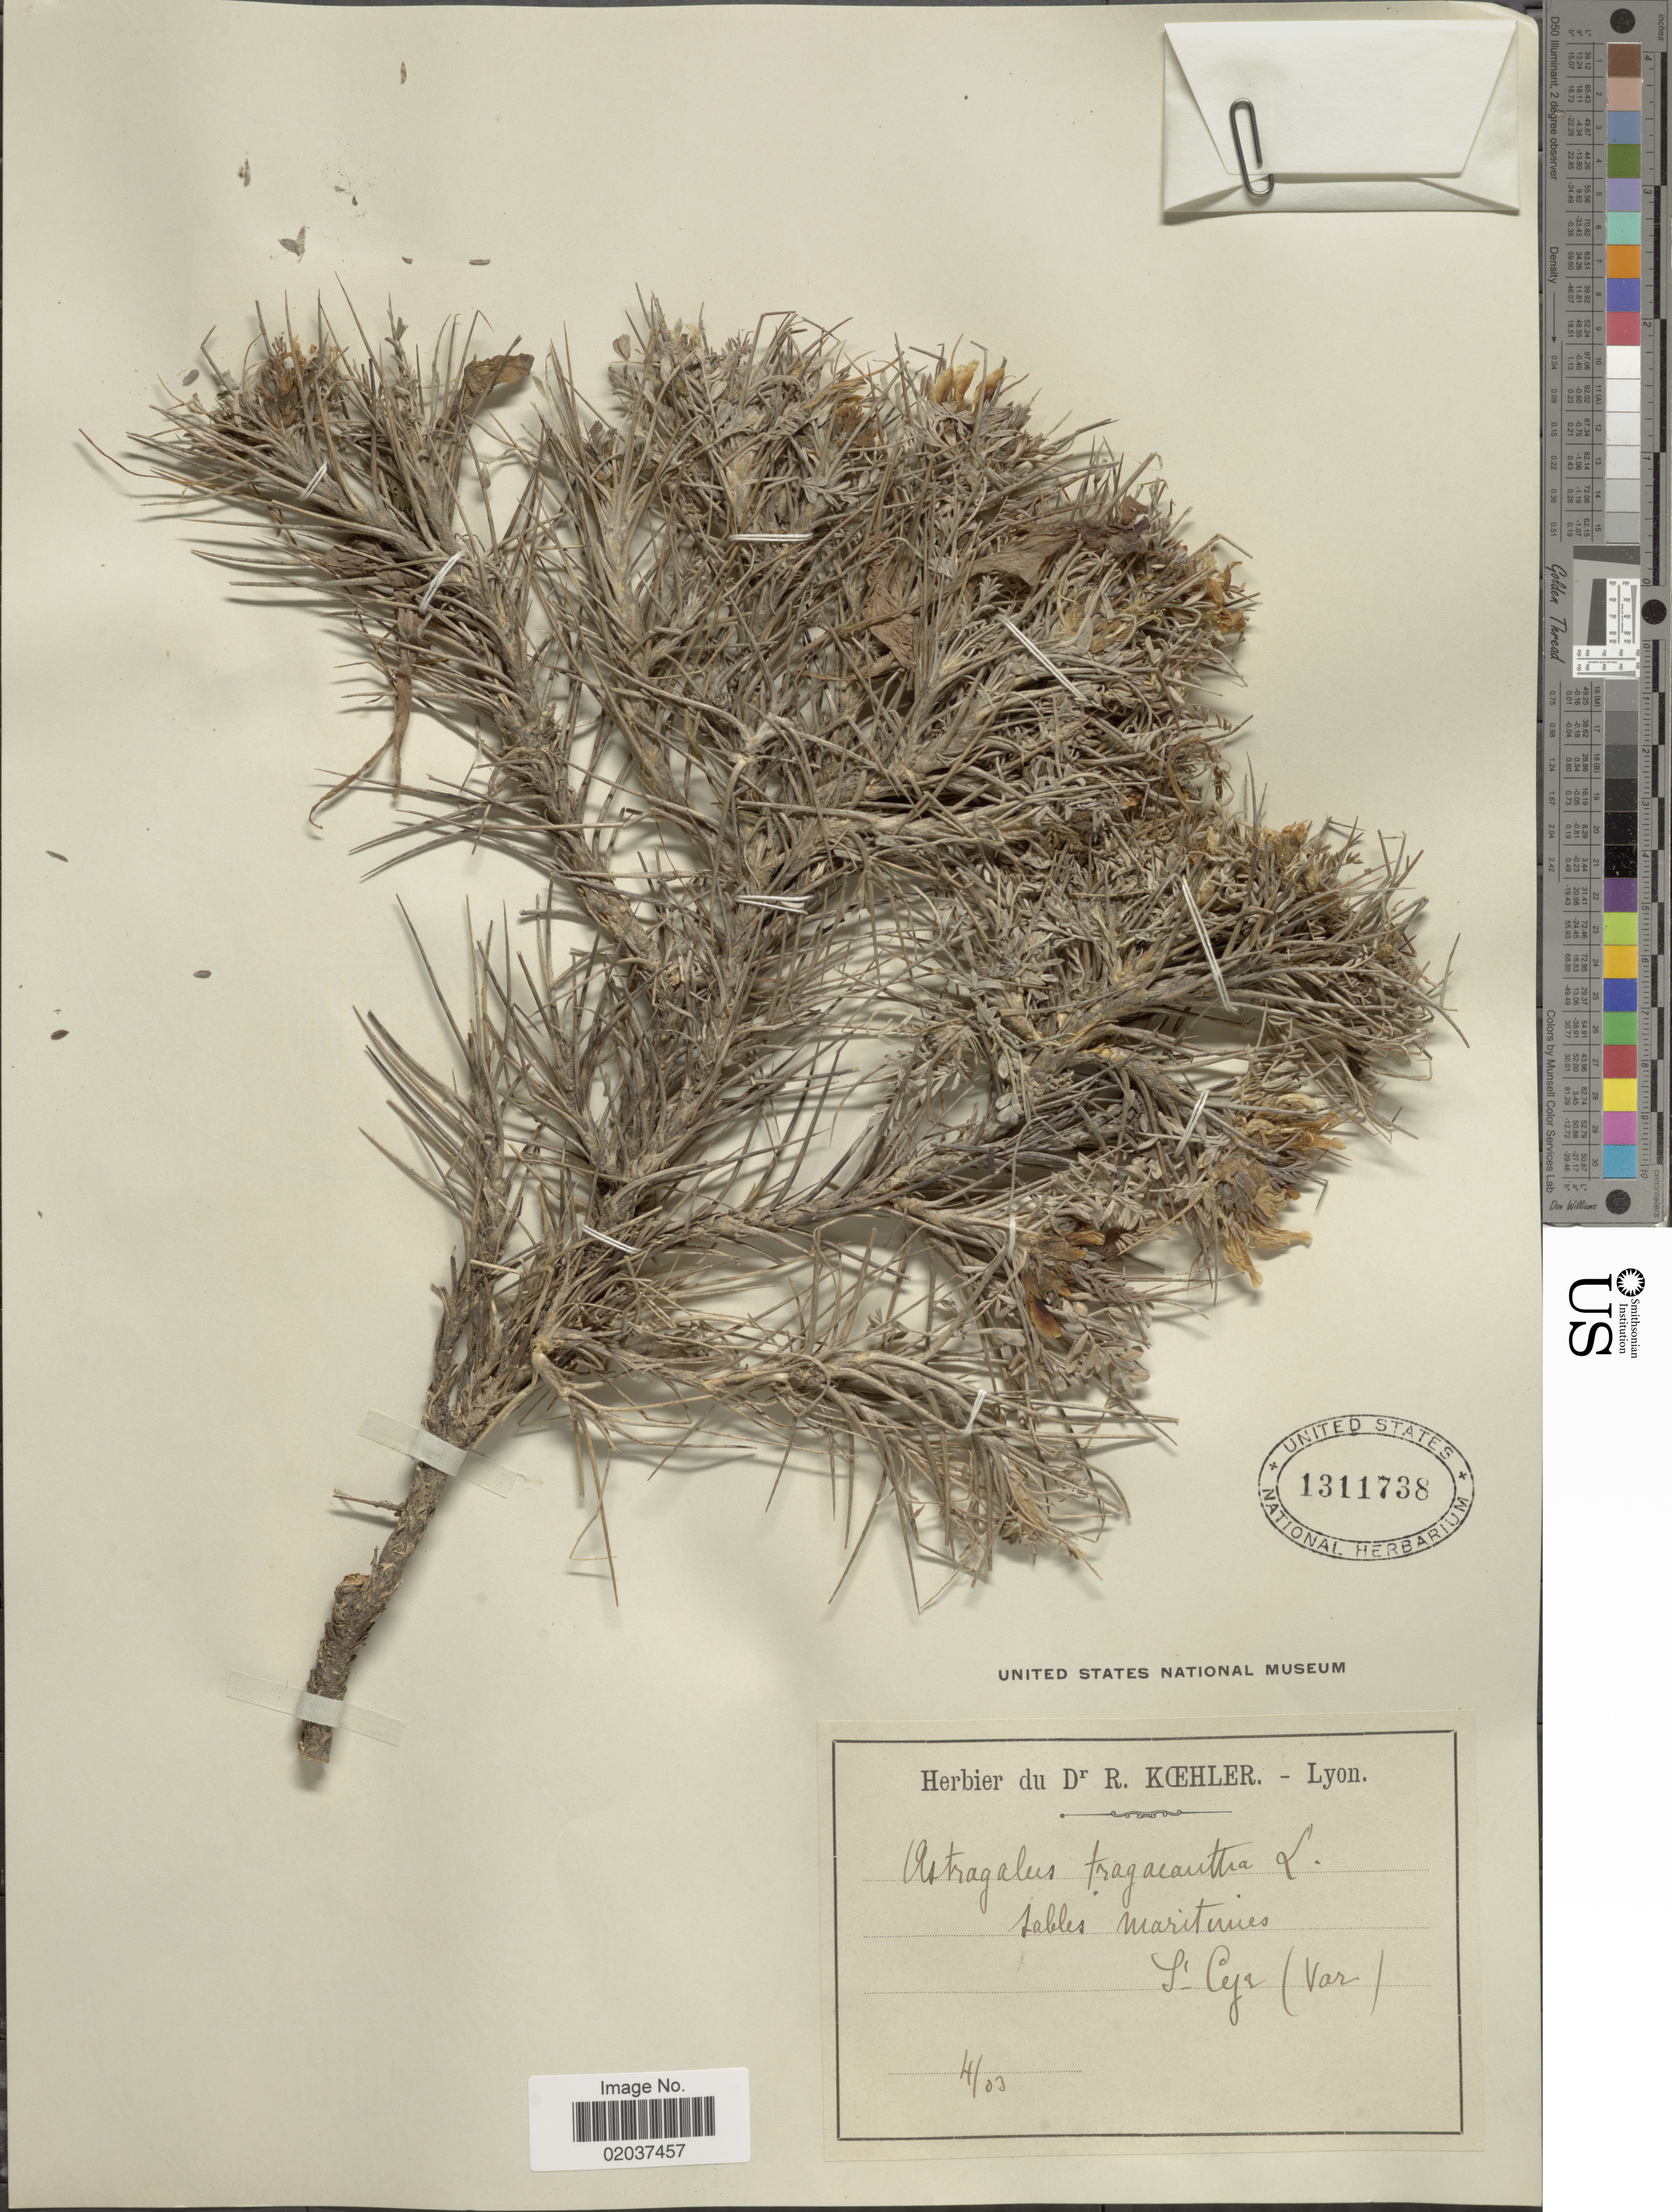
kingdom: Plantae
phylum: Tracheophyta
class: Magnoliopsida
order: Fabales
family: Fabaceae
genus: Astragalus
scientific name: Astragalus tragacantha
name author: L.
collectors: -. Koehler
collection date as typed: Transcribed d/m/y: /4/3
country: France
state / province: Provence-Alpes-Côte d'Azur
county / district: Var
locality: Sables maritines, S. cjer (Var)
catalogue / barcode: US 1311738